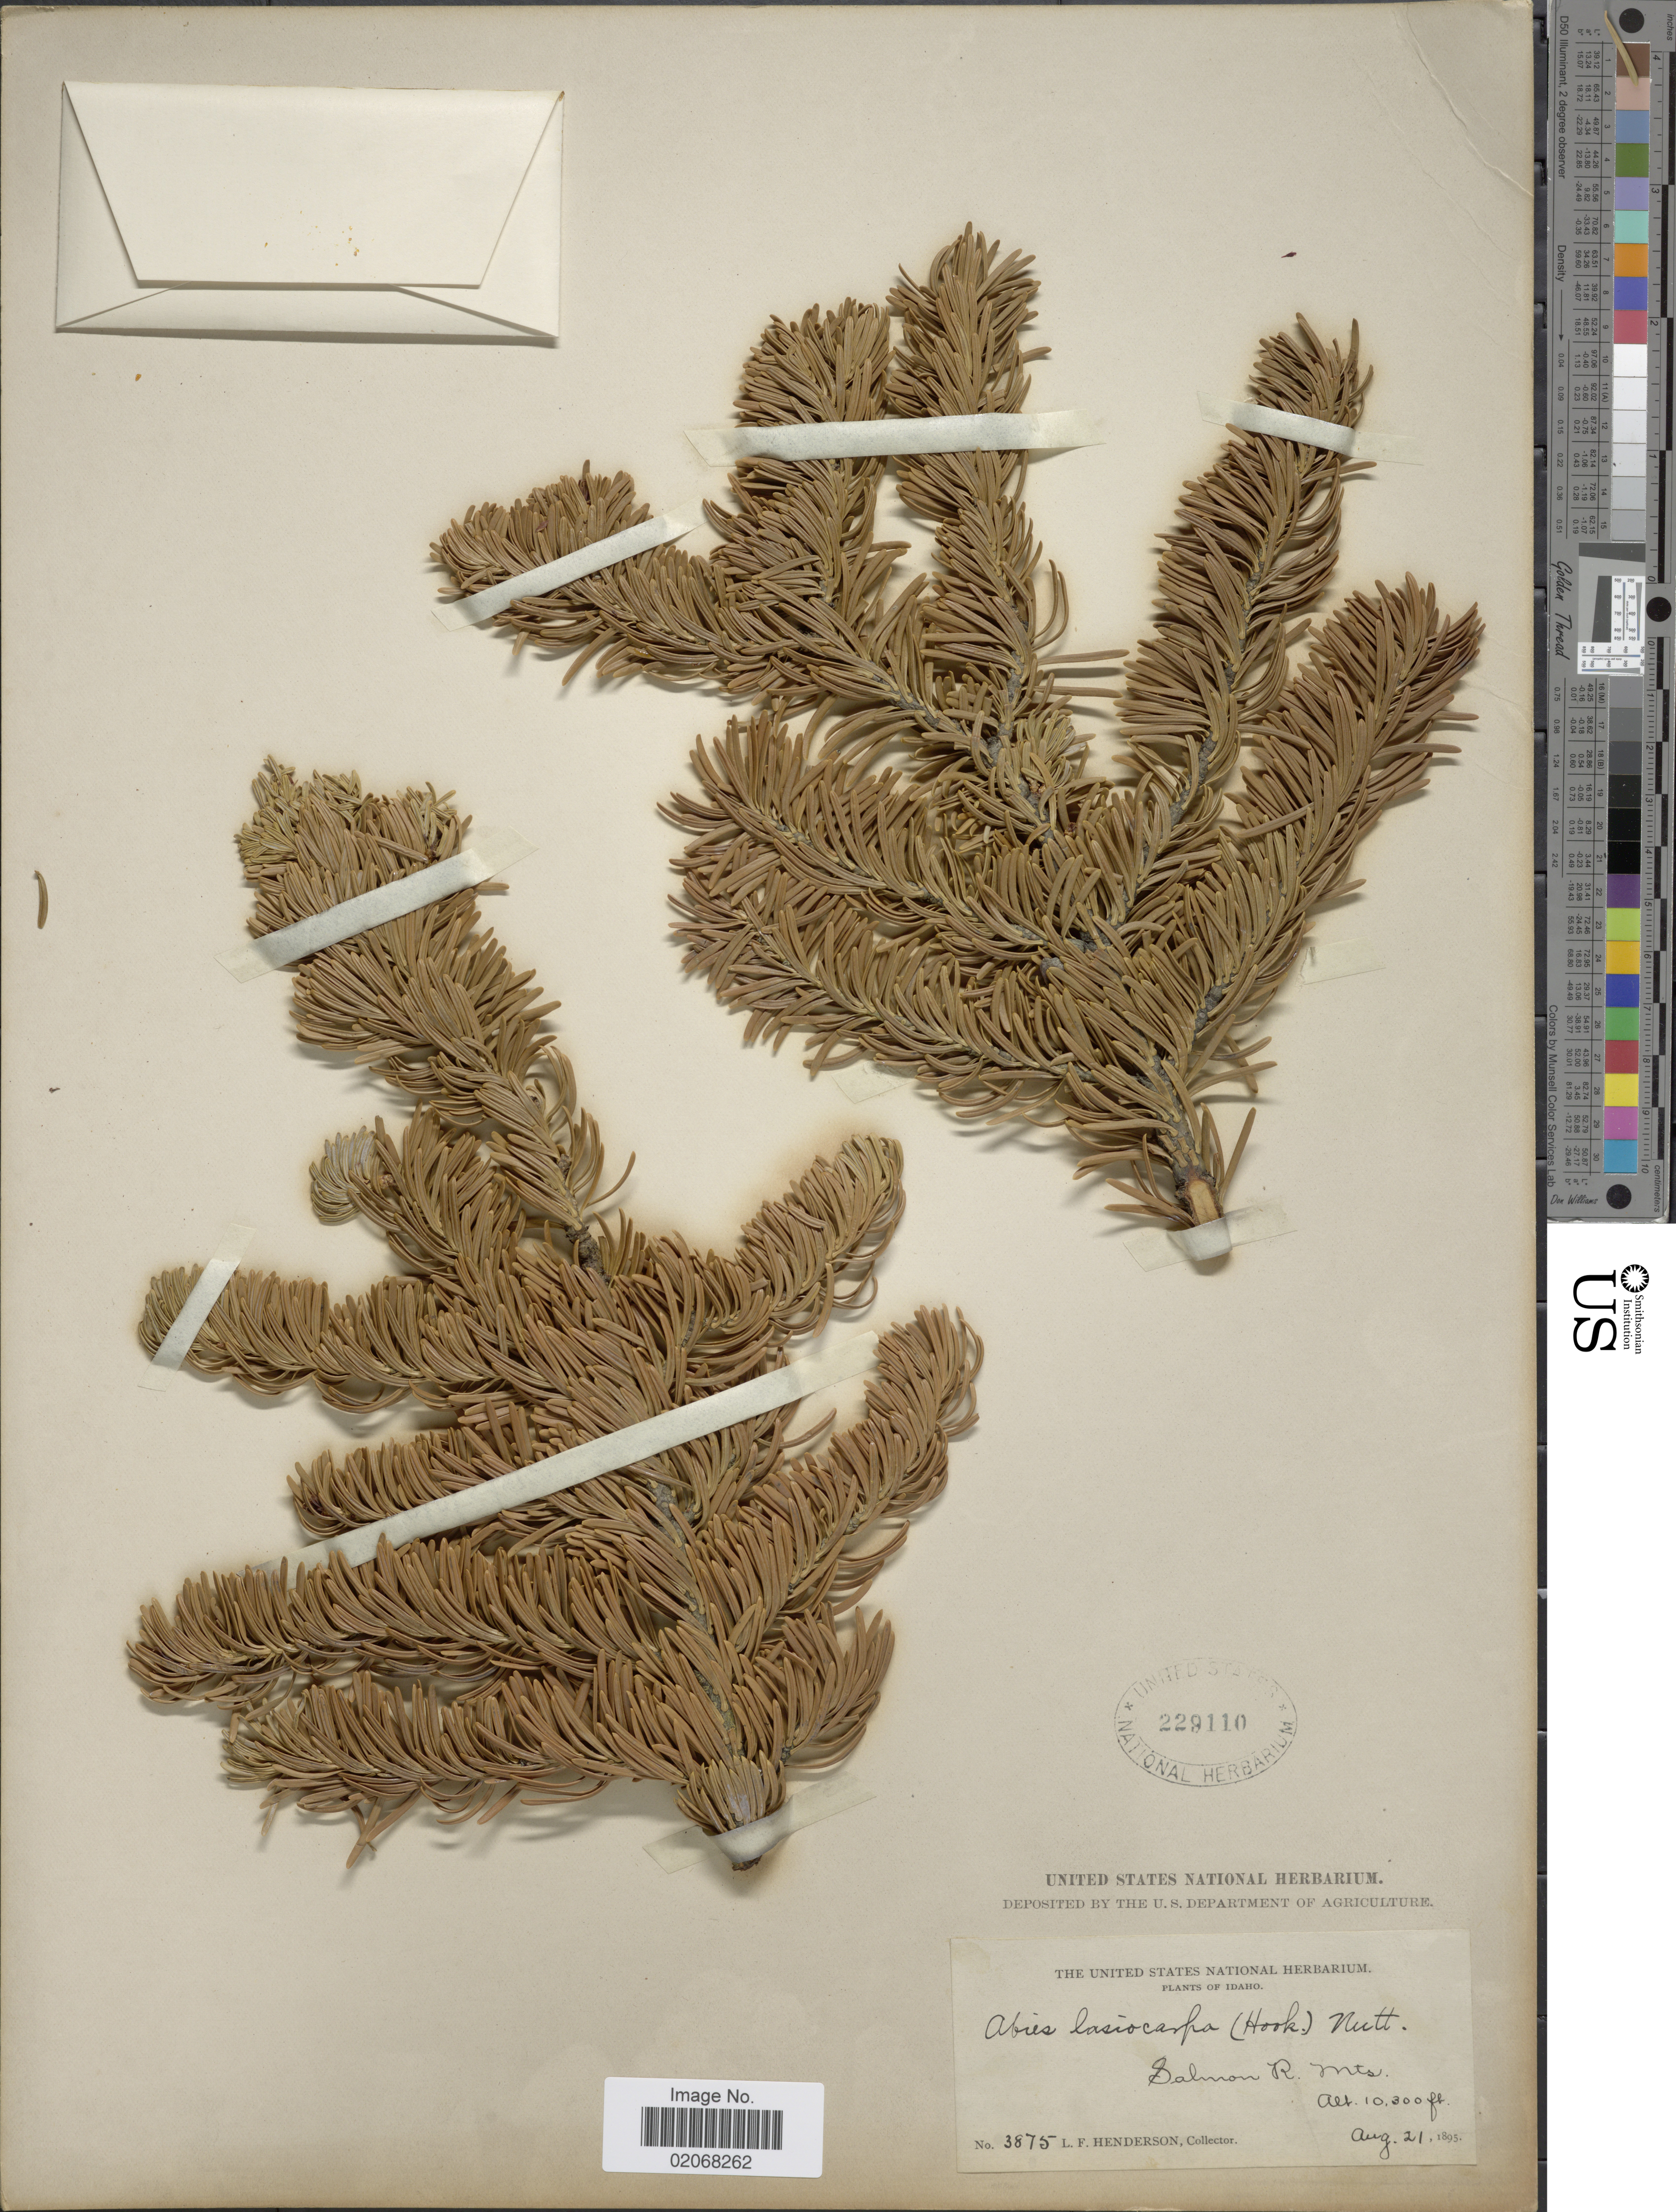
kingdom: Plantae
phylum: Tracheophyta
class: Pinopsida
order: Pinales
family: Pinaceae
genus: Abies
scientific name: Abies lasiocarpa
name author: (Hook.) Nutt.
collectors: L. Henderson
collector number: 3875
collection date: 1895-08-21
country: United States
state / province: Idaho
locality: Salmon R. Mts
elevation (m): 3139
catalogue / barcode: US 229110